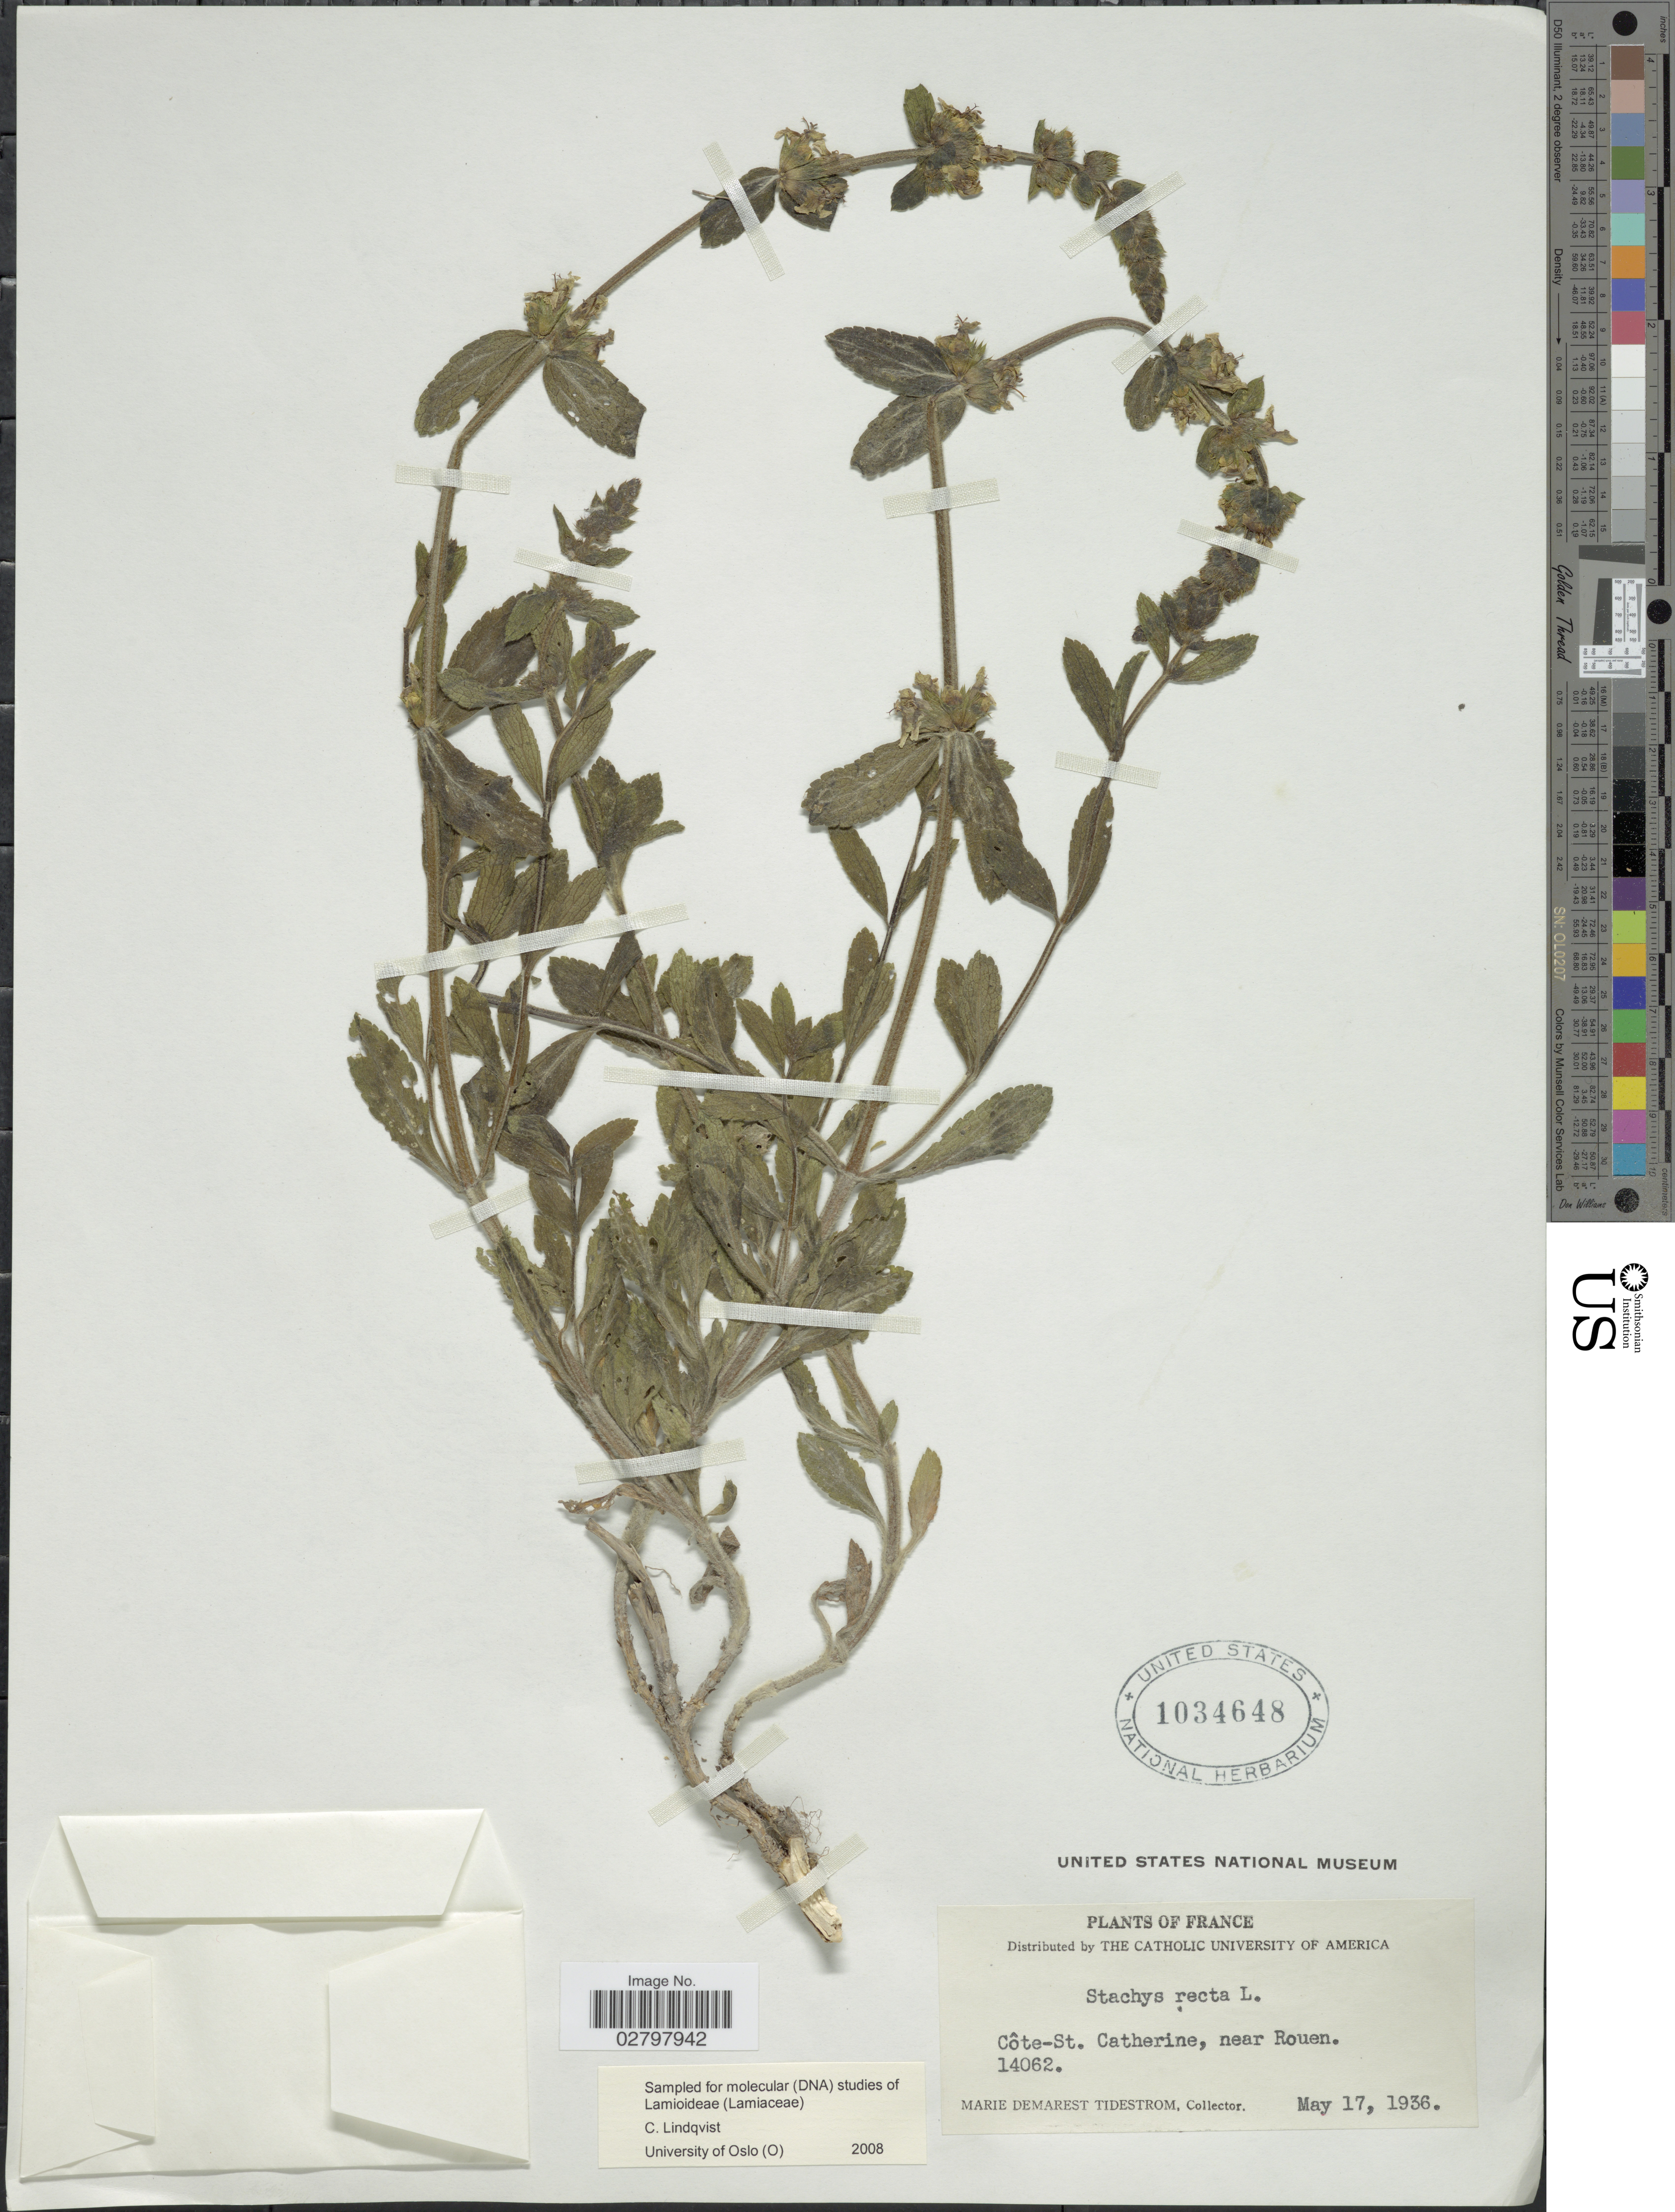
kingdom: Plantae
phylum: Tracheophyta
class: Magnoliopsida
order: Lamiales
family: Lamiaceae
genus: Stachys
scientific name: Stachys recta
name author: L.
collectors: M. Tidestrom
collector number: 14062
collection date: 1936-05-17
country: France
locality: Côte-St. Catherine, near Rouen.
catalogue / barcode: US 1034648